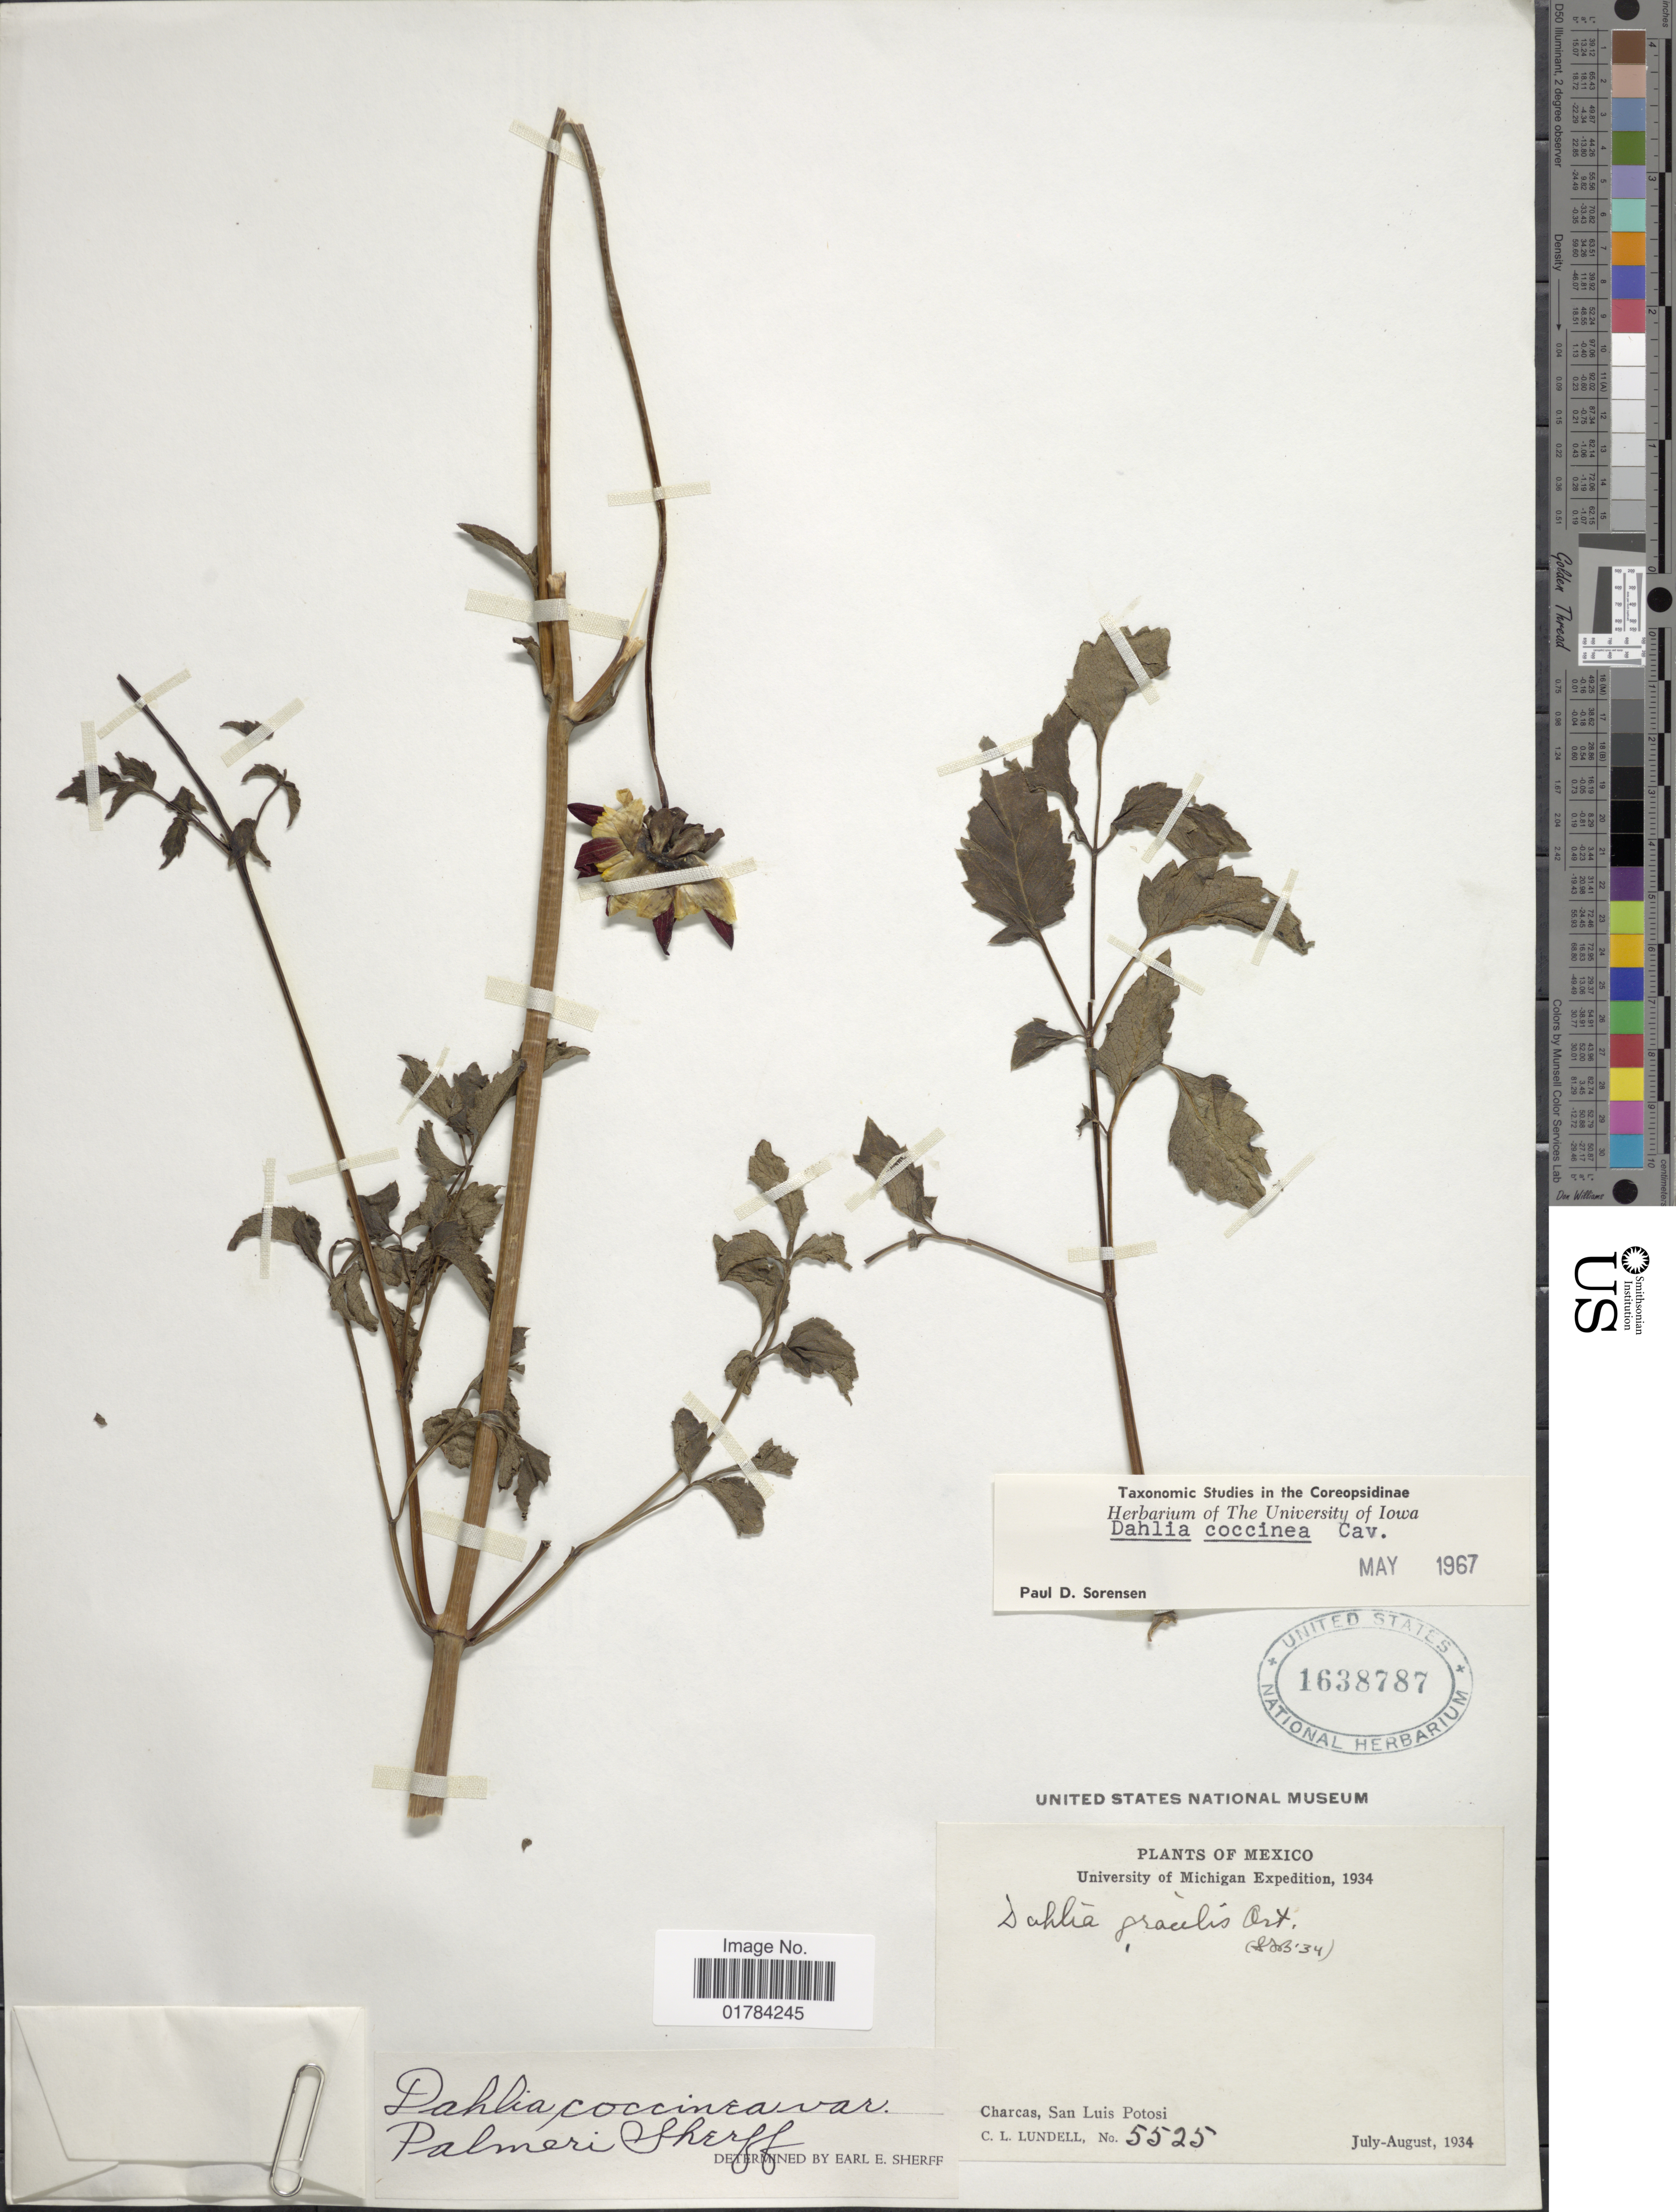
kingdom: Plantae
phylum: Tracheophyta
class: Magnoliopsida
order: Asterales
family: Asteraceae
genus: Dahlia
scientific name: Dahlia coccinea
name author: Cav.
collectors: C. L. Lundell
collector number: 5525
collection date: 1934-07/1934-08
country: Mexico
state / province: San Luis Potosí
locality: Charcas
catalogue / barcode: US 1638787